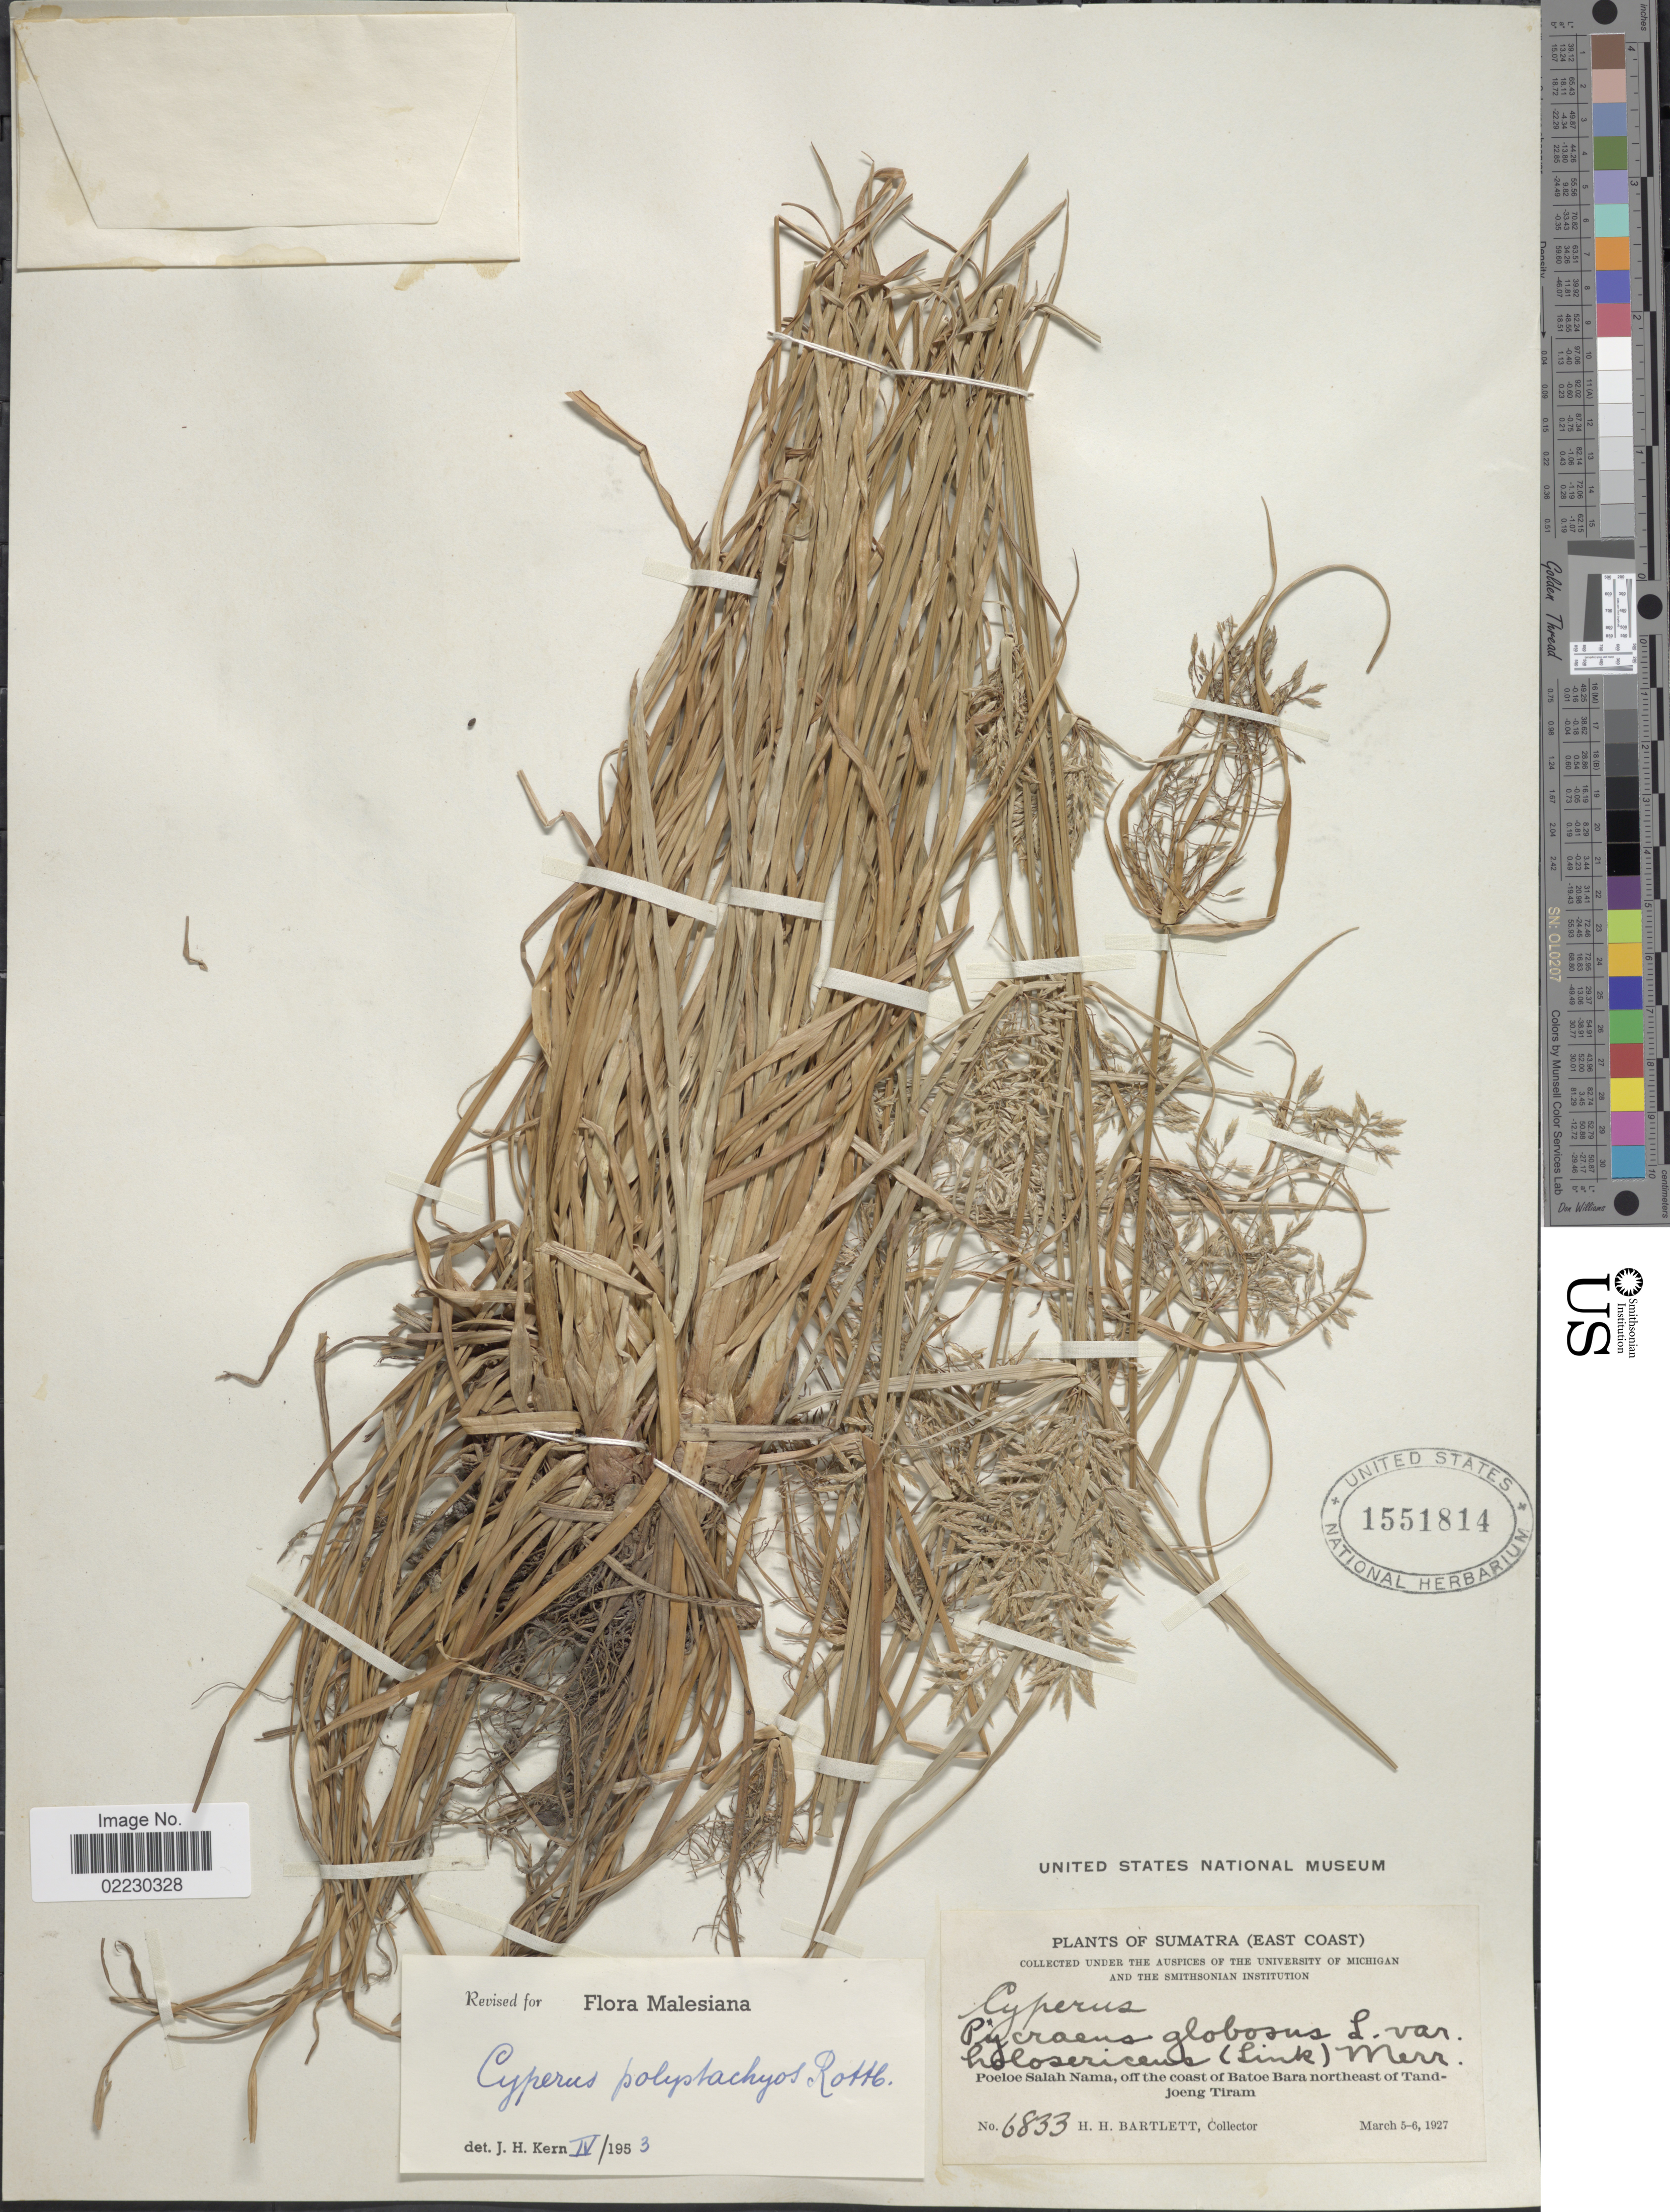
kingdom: Plantae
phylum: Tracheophyta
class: Liliopsida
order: Poales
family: Cyperaceae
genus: Cyperus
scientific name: Cyperus polystachyos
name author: Rottb.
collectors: H. H. Bartlett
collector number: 6833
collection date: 1927-03-05/1927-03-06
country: Indonesia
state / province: Sumatra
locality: (East Coast), Poeloe Salah Nama, off the coast of Batoe Bara northeast of Tandjoeng Tiram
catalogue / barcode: US 1551814